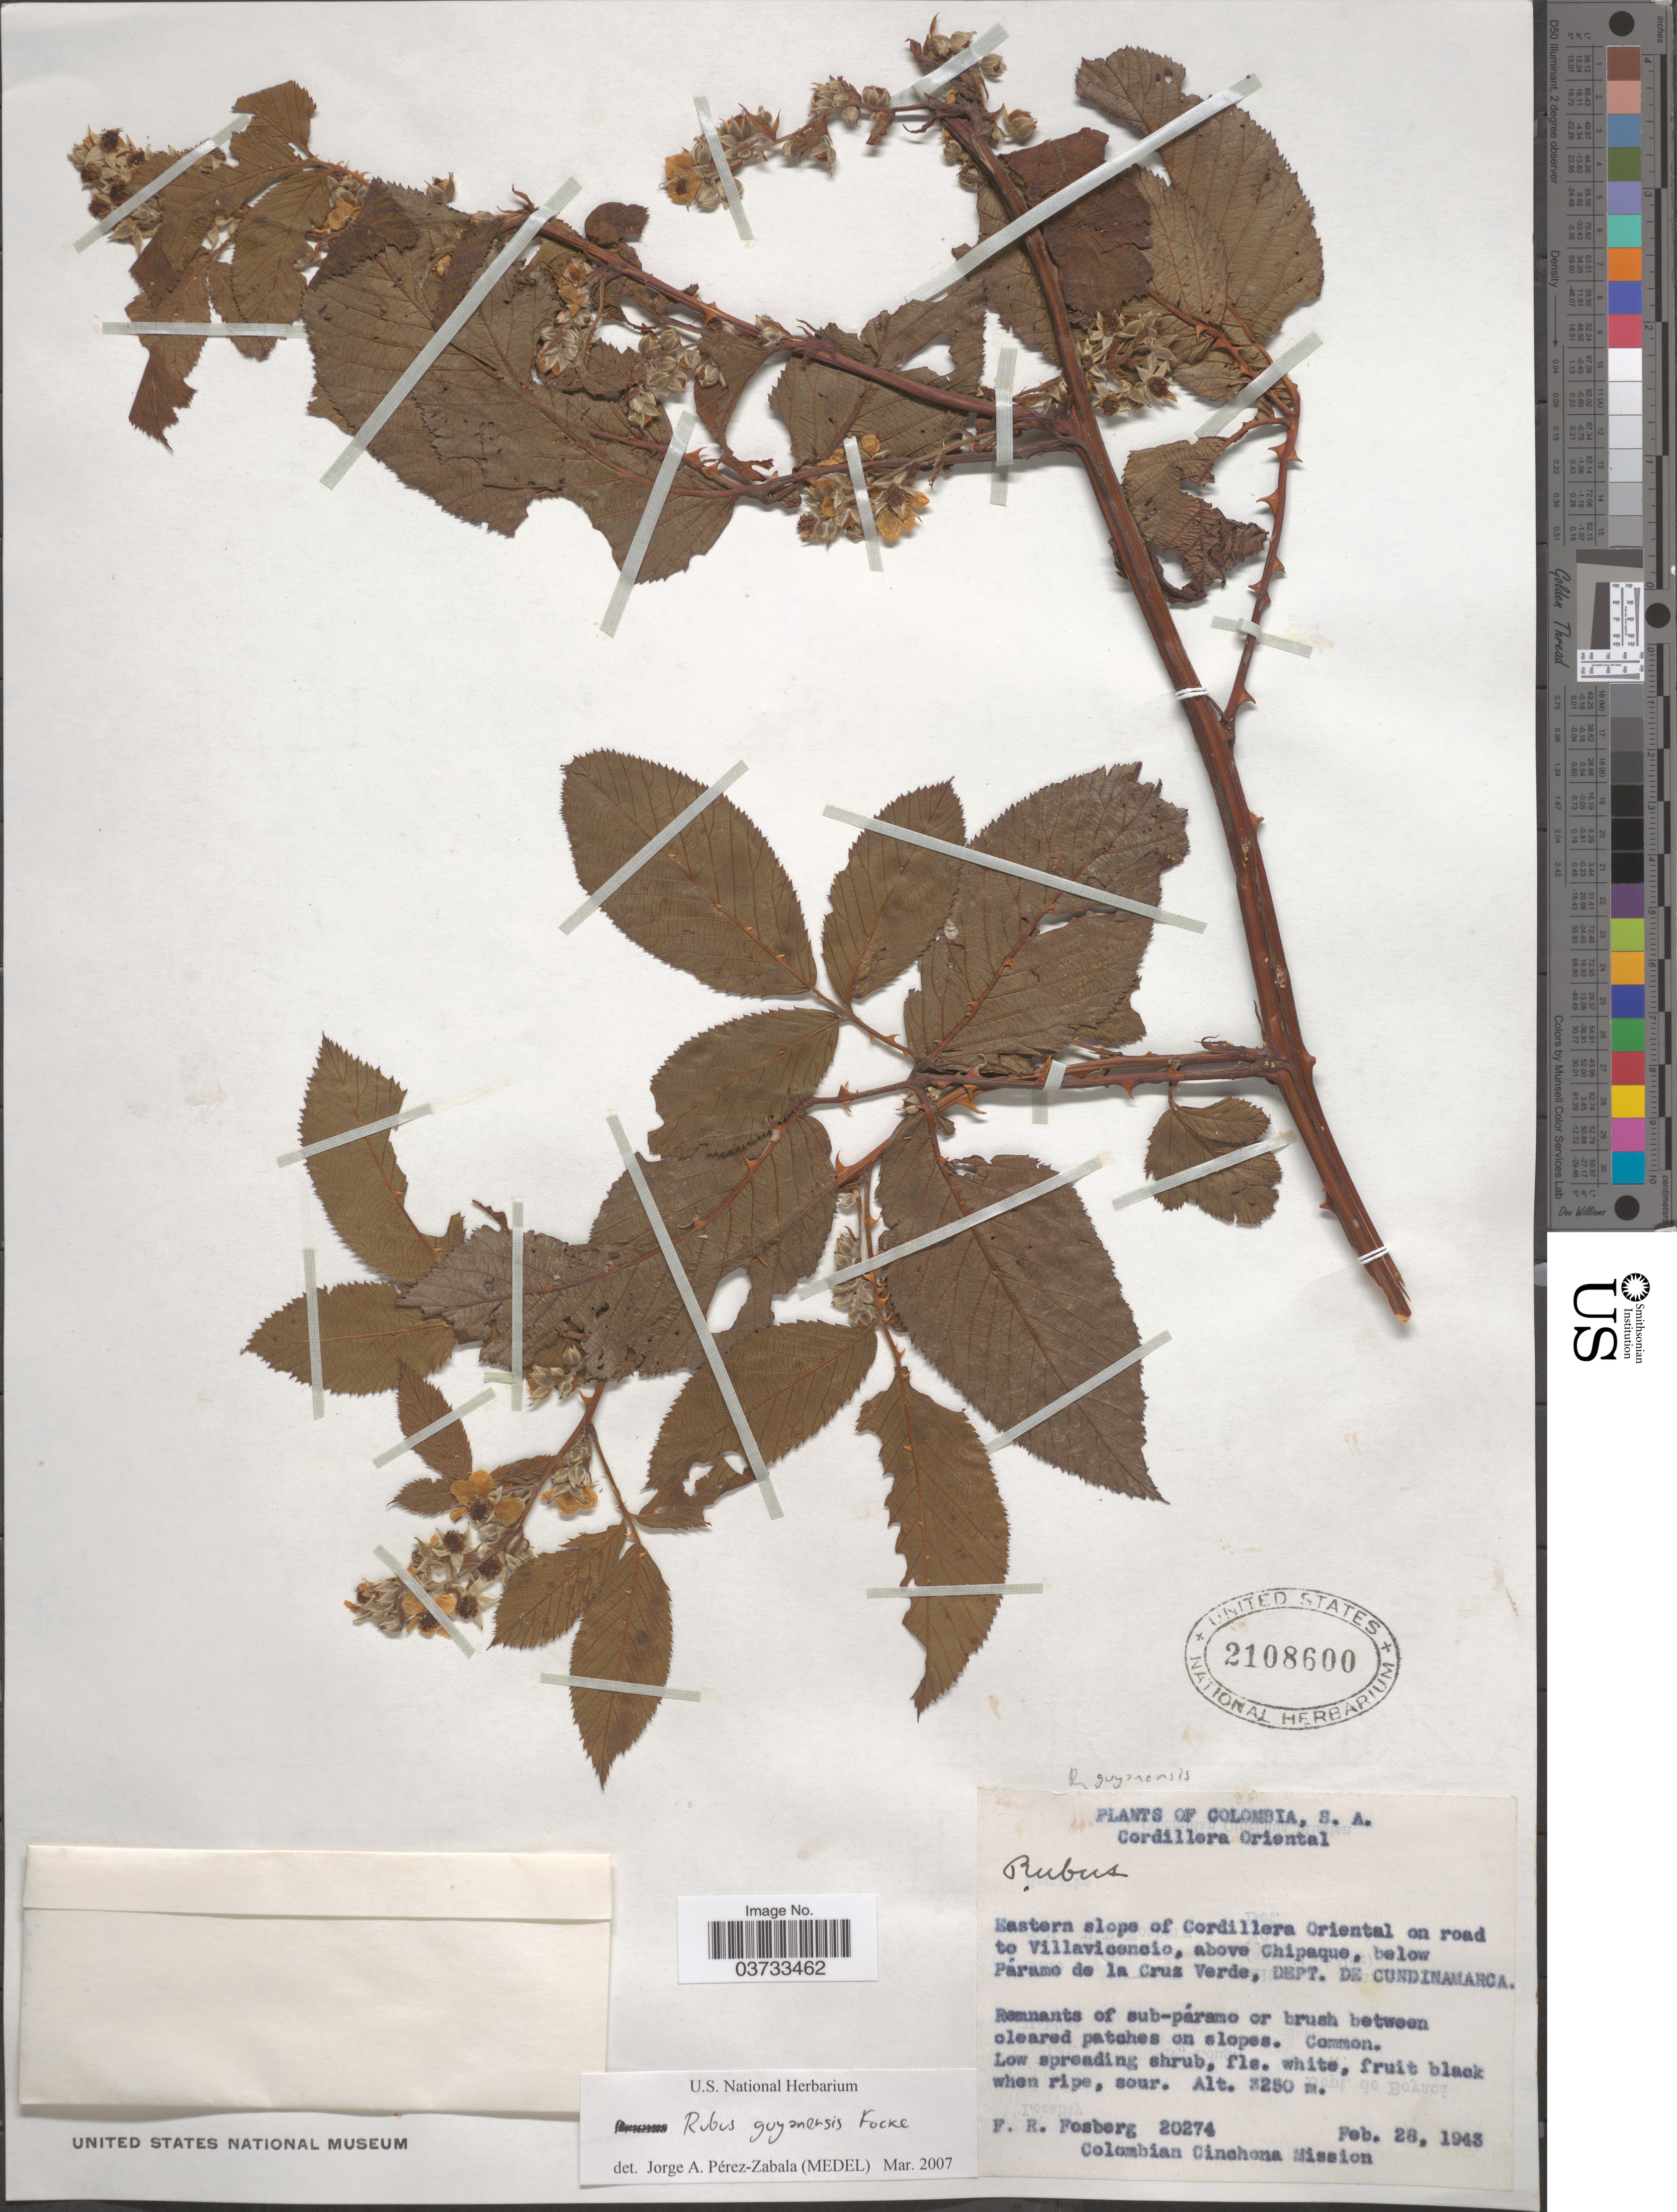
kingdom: Plantae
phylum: Tracheophyta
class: Magnoliopsida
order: Rosales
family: Rosaceae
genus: Rubus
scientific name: Rubus guyanensis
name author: Focke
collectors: F. R. Fosberg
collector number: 20274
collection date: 1943-02-28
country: Colombia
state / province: Cundinamarca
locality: Cordillera Oriental. Eastern slope of Cordillera Oriental on road to Villavicencio, above Chipaque, below Páramo de la Cruz Verde, Dept. de Cundinamarca.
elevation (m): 3250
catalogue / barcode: US 2108600